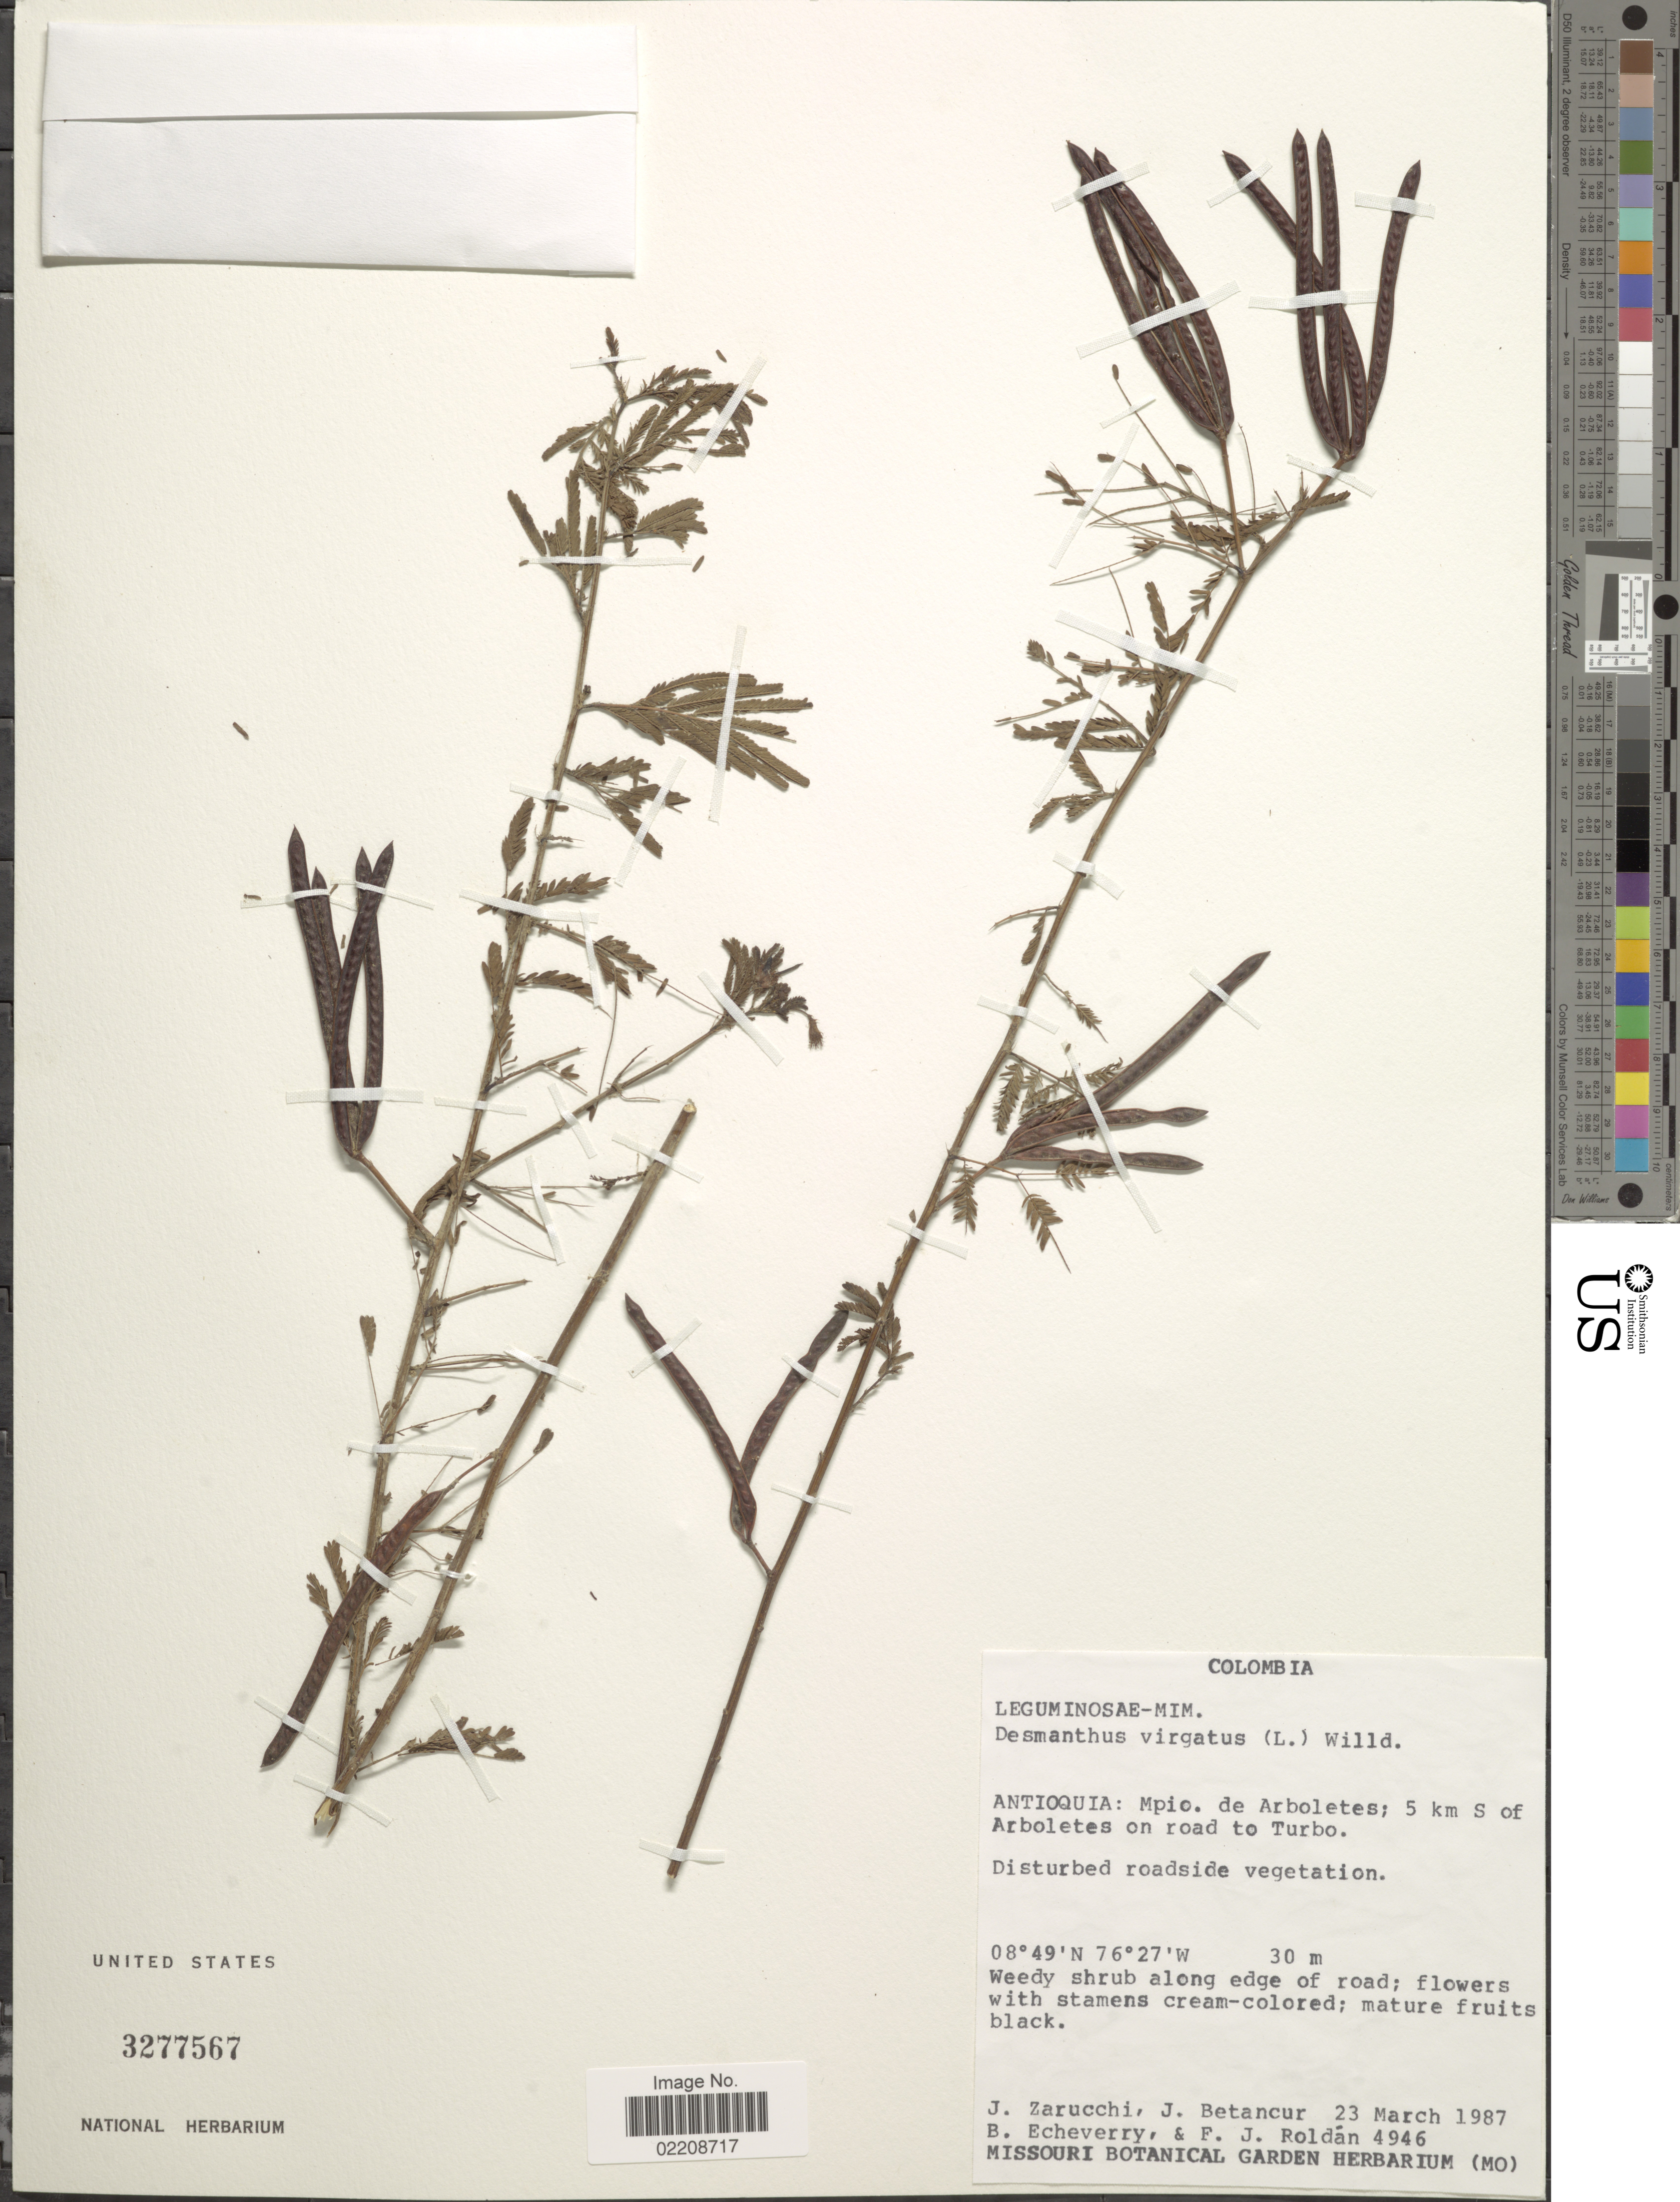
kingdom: Plantae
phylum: Tracheophyta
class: Magnoliopsida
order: Fabales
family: Fabaceae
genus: Desmanthus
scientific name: Desmanthus virgatus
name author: (L.) Willd.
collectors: J. L. Zarucchi, J. Betancur, B. Echeverry & F. J. Roldán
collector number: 4946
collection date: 1987-03-23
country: Colombia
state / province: Antioquia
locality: Mpio. de Arboletes, 5 km S of Arboletes on road to Turbo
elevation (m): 30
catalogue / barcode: US 3277567